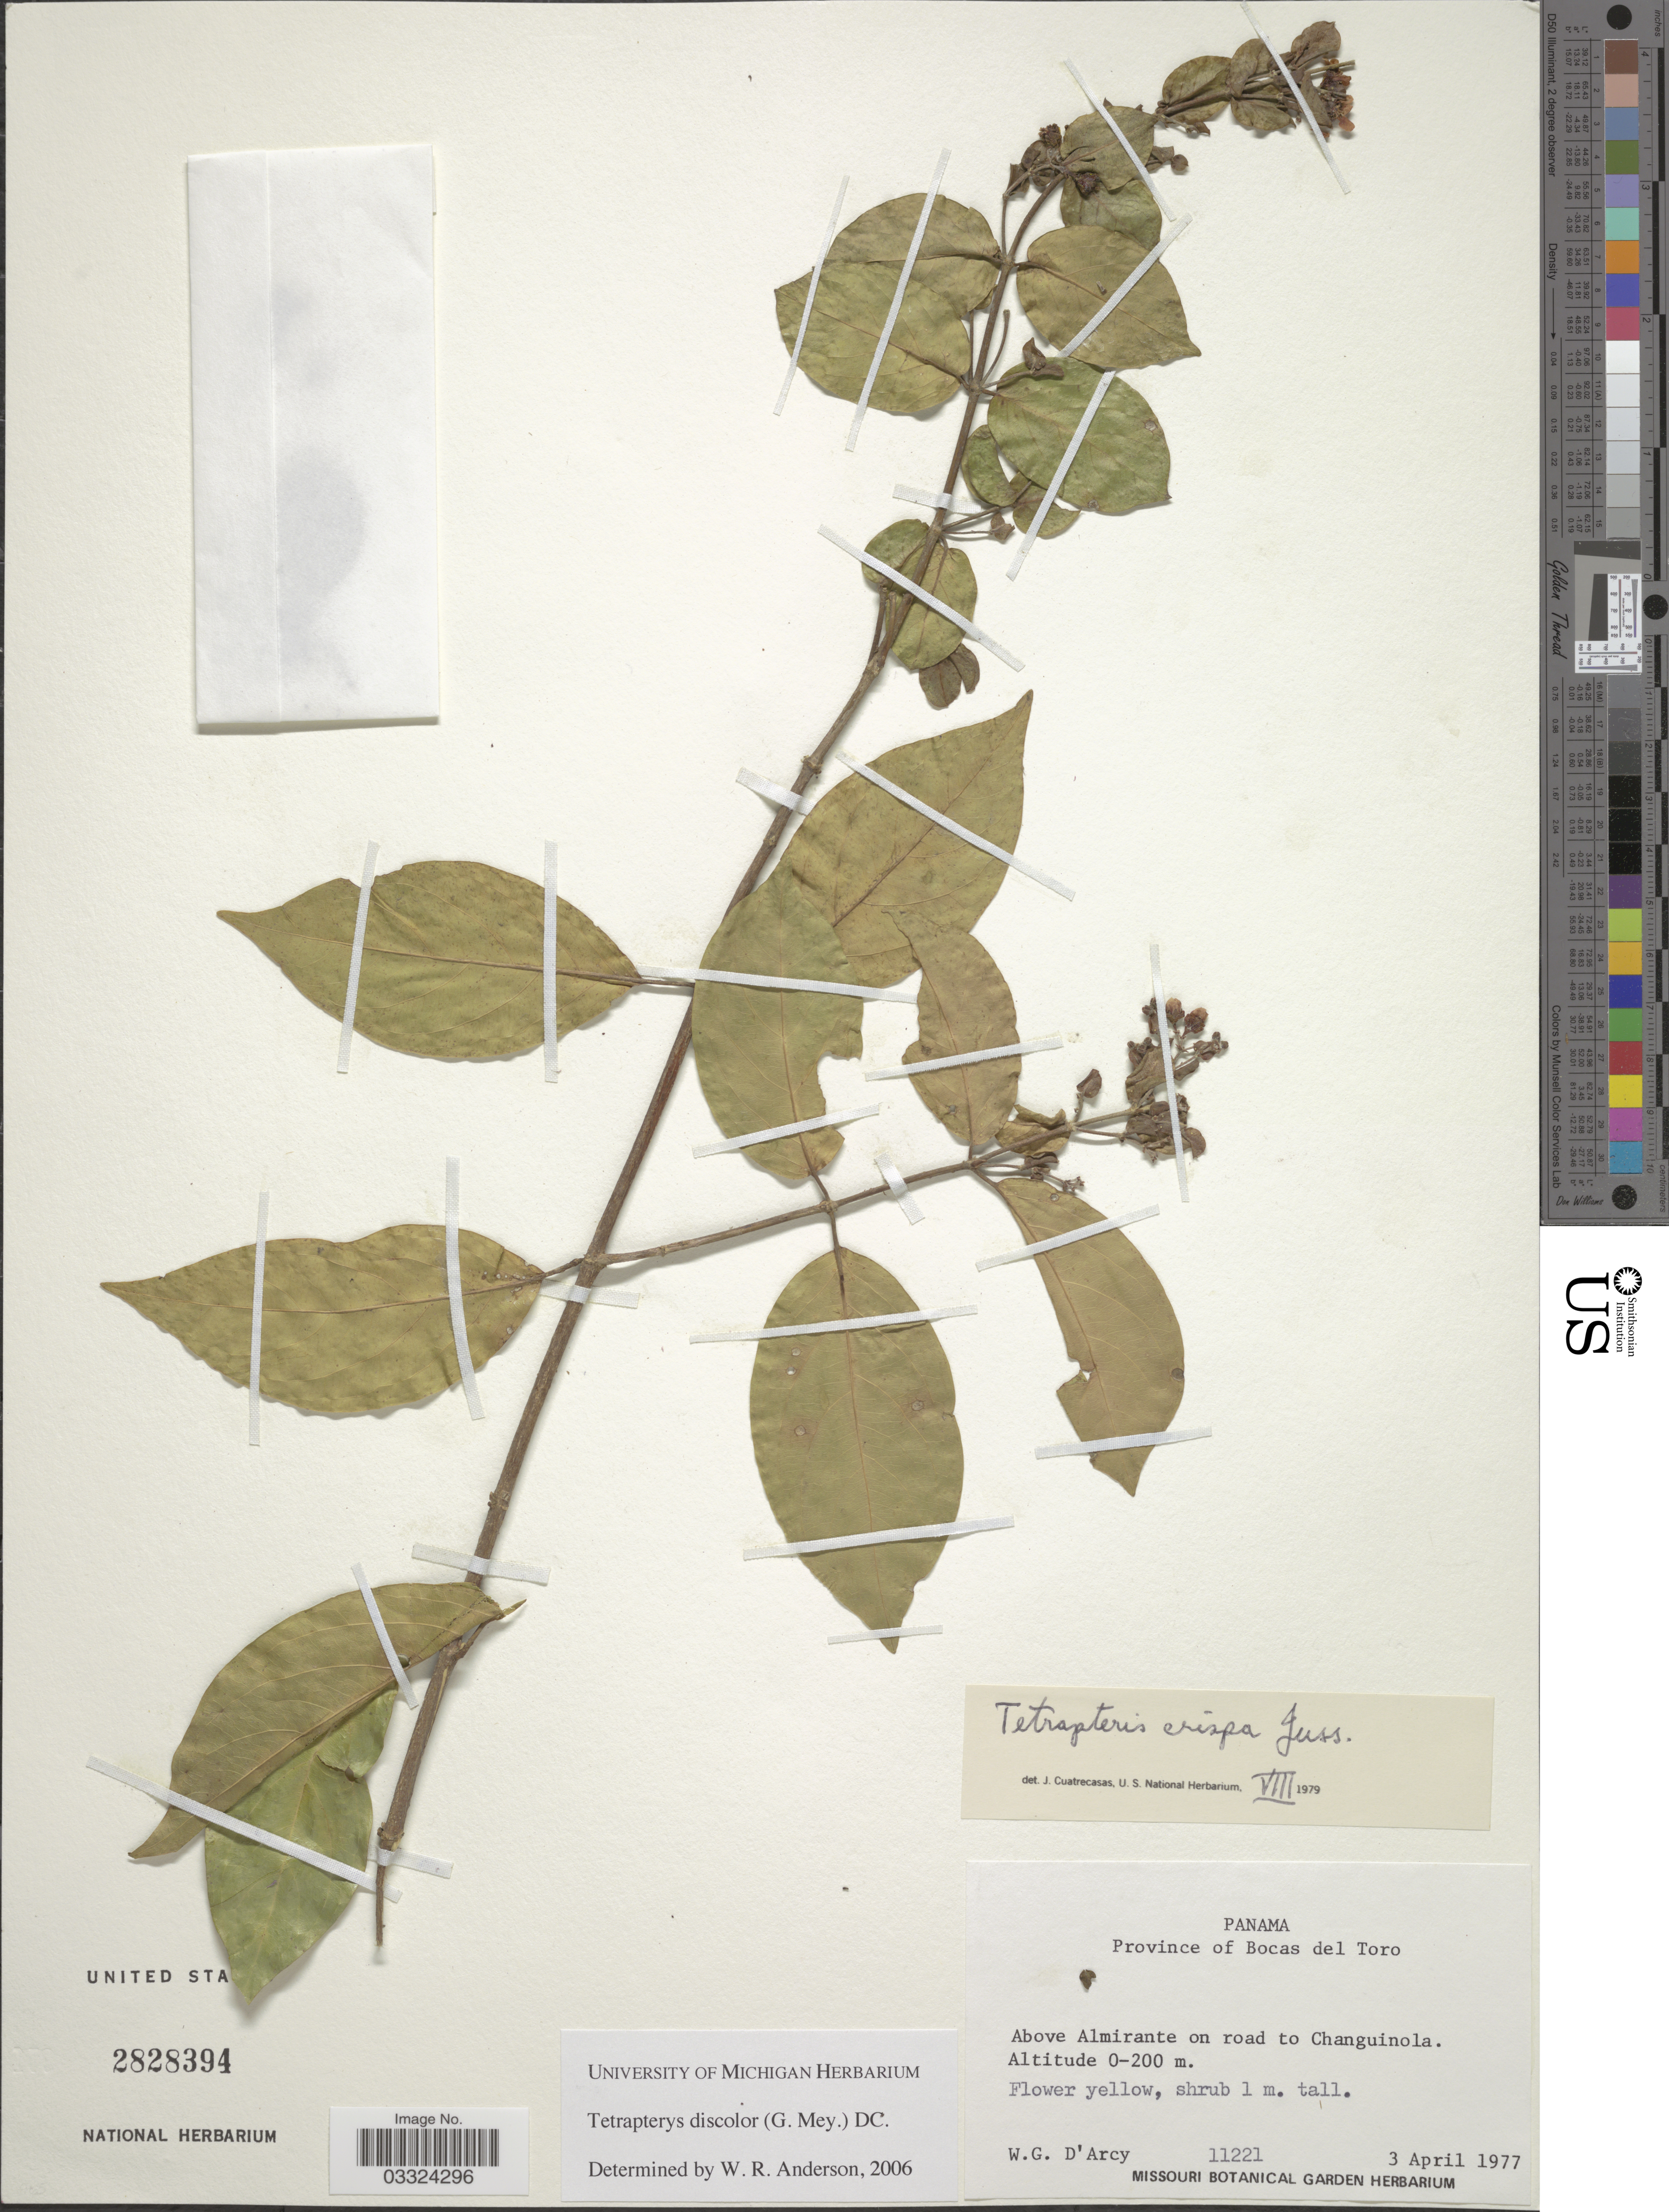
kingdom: Plantae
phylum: Tracheophyta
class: Magnoliopsida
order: Malpighiales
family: Malpighiaceae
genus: Tetrapterys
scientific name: Tetrapterys discolor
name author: (G. Mey.) DC.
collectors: W. G. D'Arcy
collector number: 11221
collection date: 1977-04-03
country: Panama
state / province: Bocas del Toro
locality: Above Almirante on road to Changuinola.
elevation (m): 0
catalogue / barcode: US 2828394